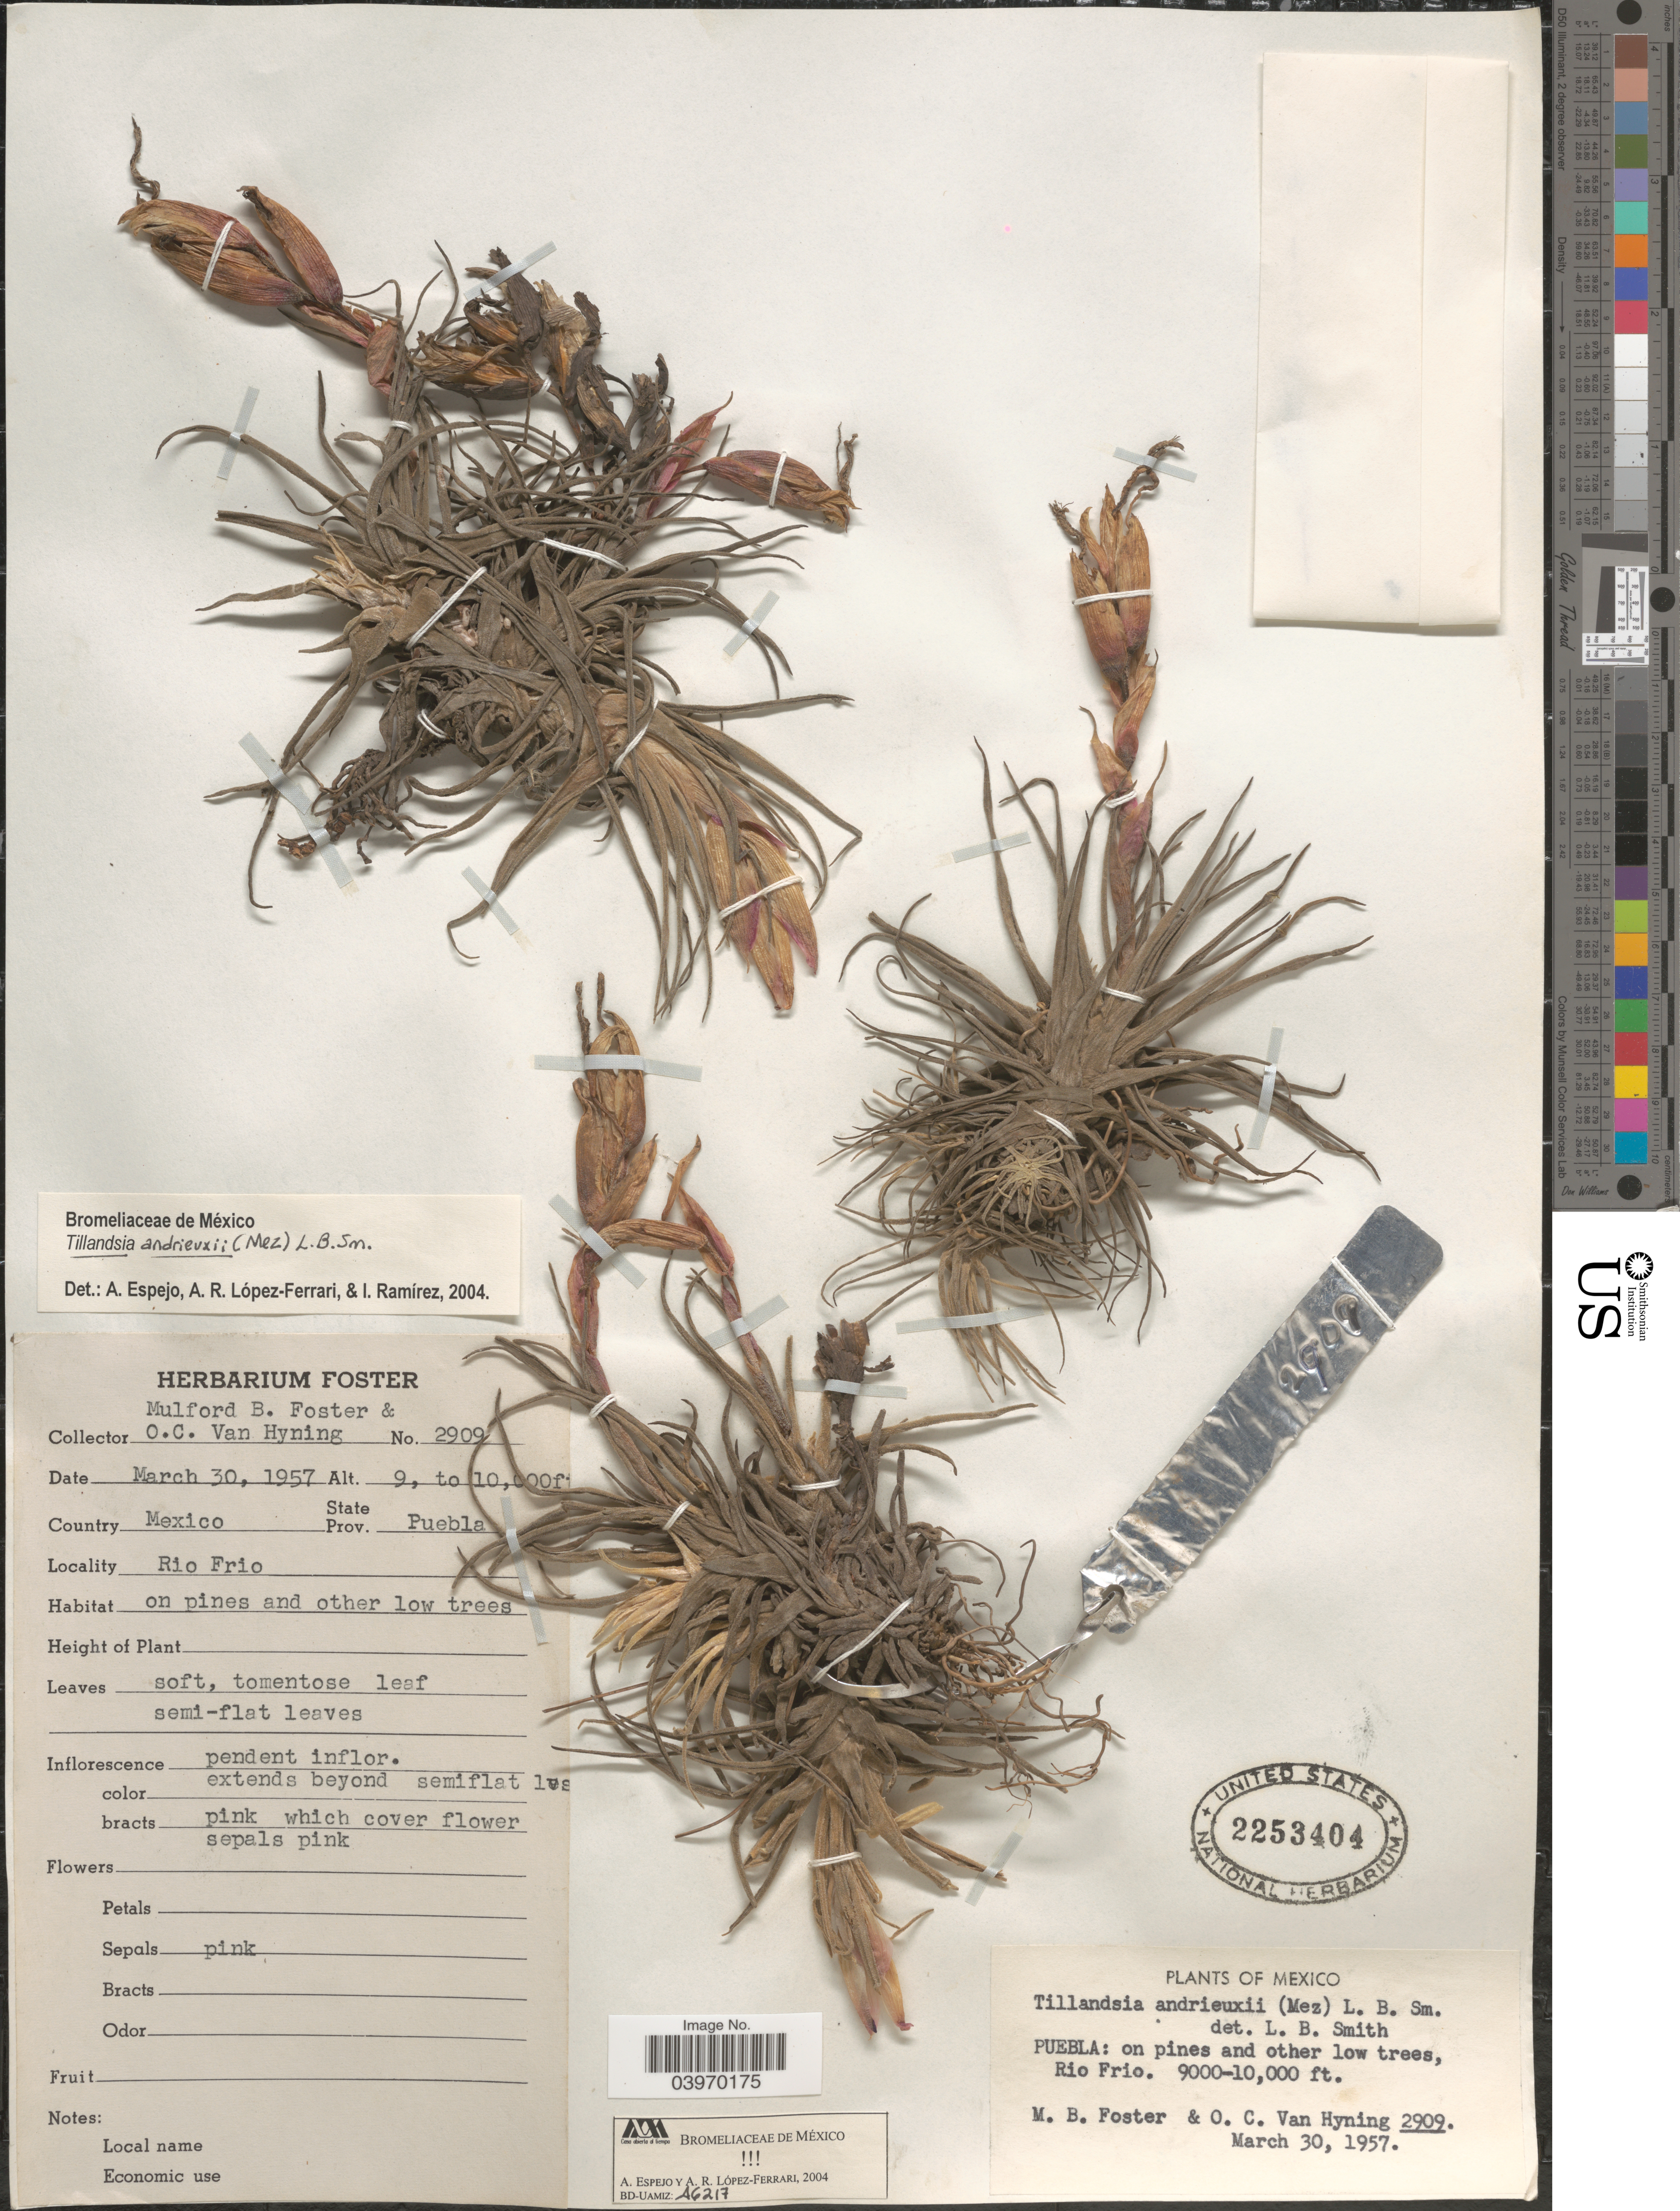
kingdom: Plantae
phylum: Tracheophyta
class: Liliopsida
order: Poales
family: Bromeliaceae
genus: Tillandsia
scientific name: Tillandsia andrieuxii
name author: (Mez) L.B. Sm.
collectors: M. B. Foster & O. Van Hyning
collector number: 2909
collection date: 1957-03-30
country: Mexico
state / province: Puebla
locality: Rio Frio.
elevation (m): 2743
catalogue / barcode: US 2253404